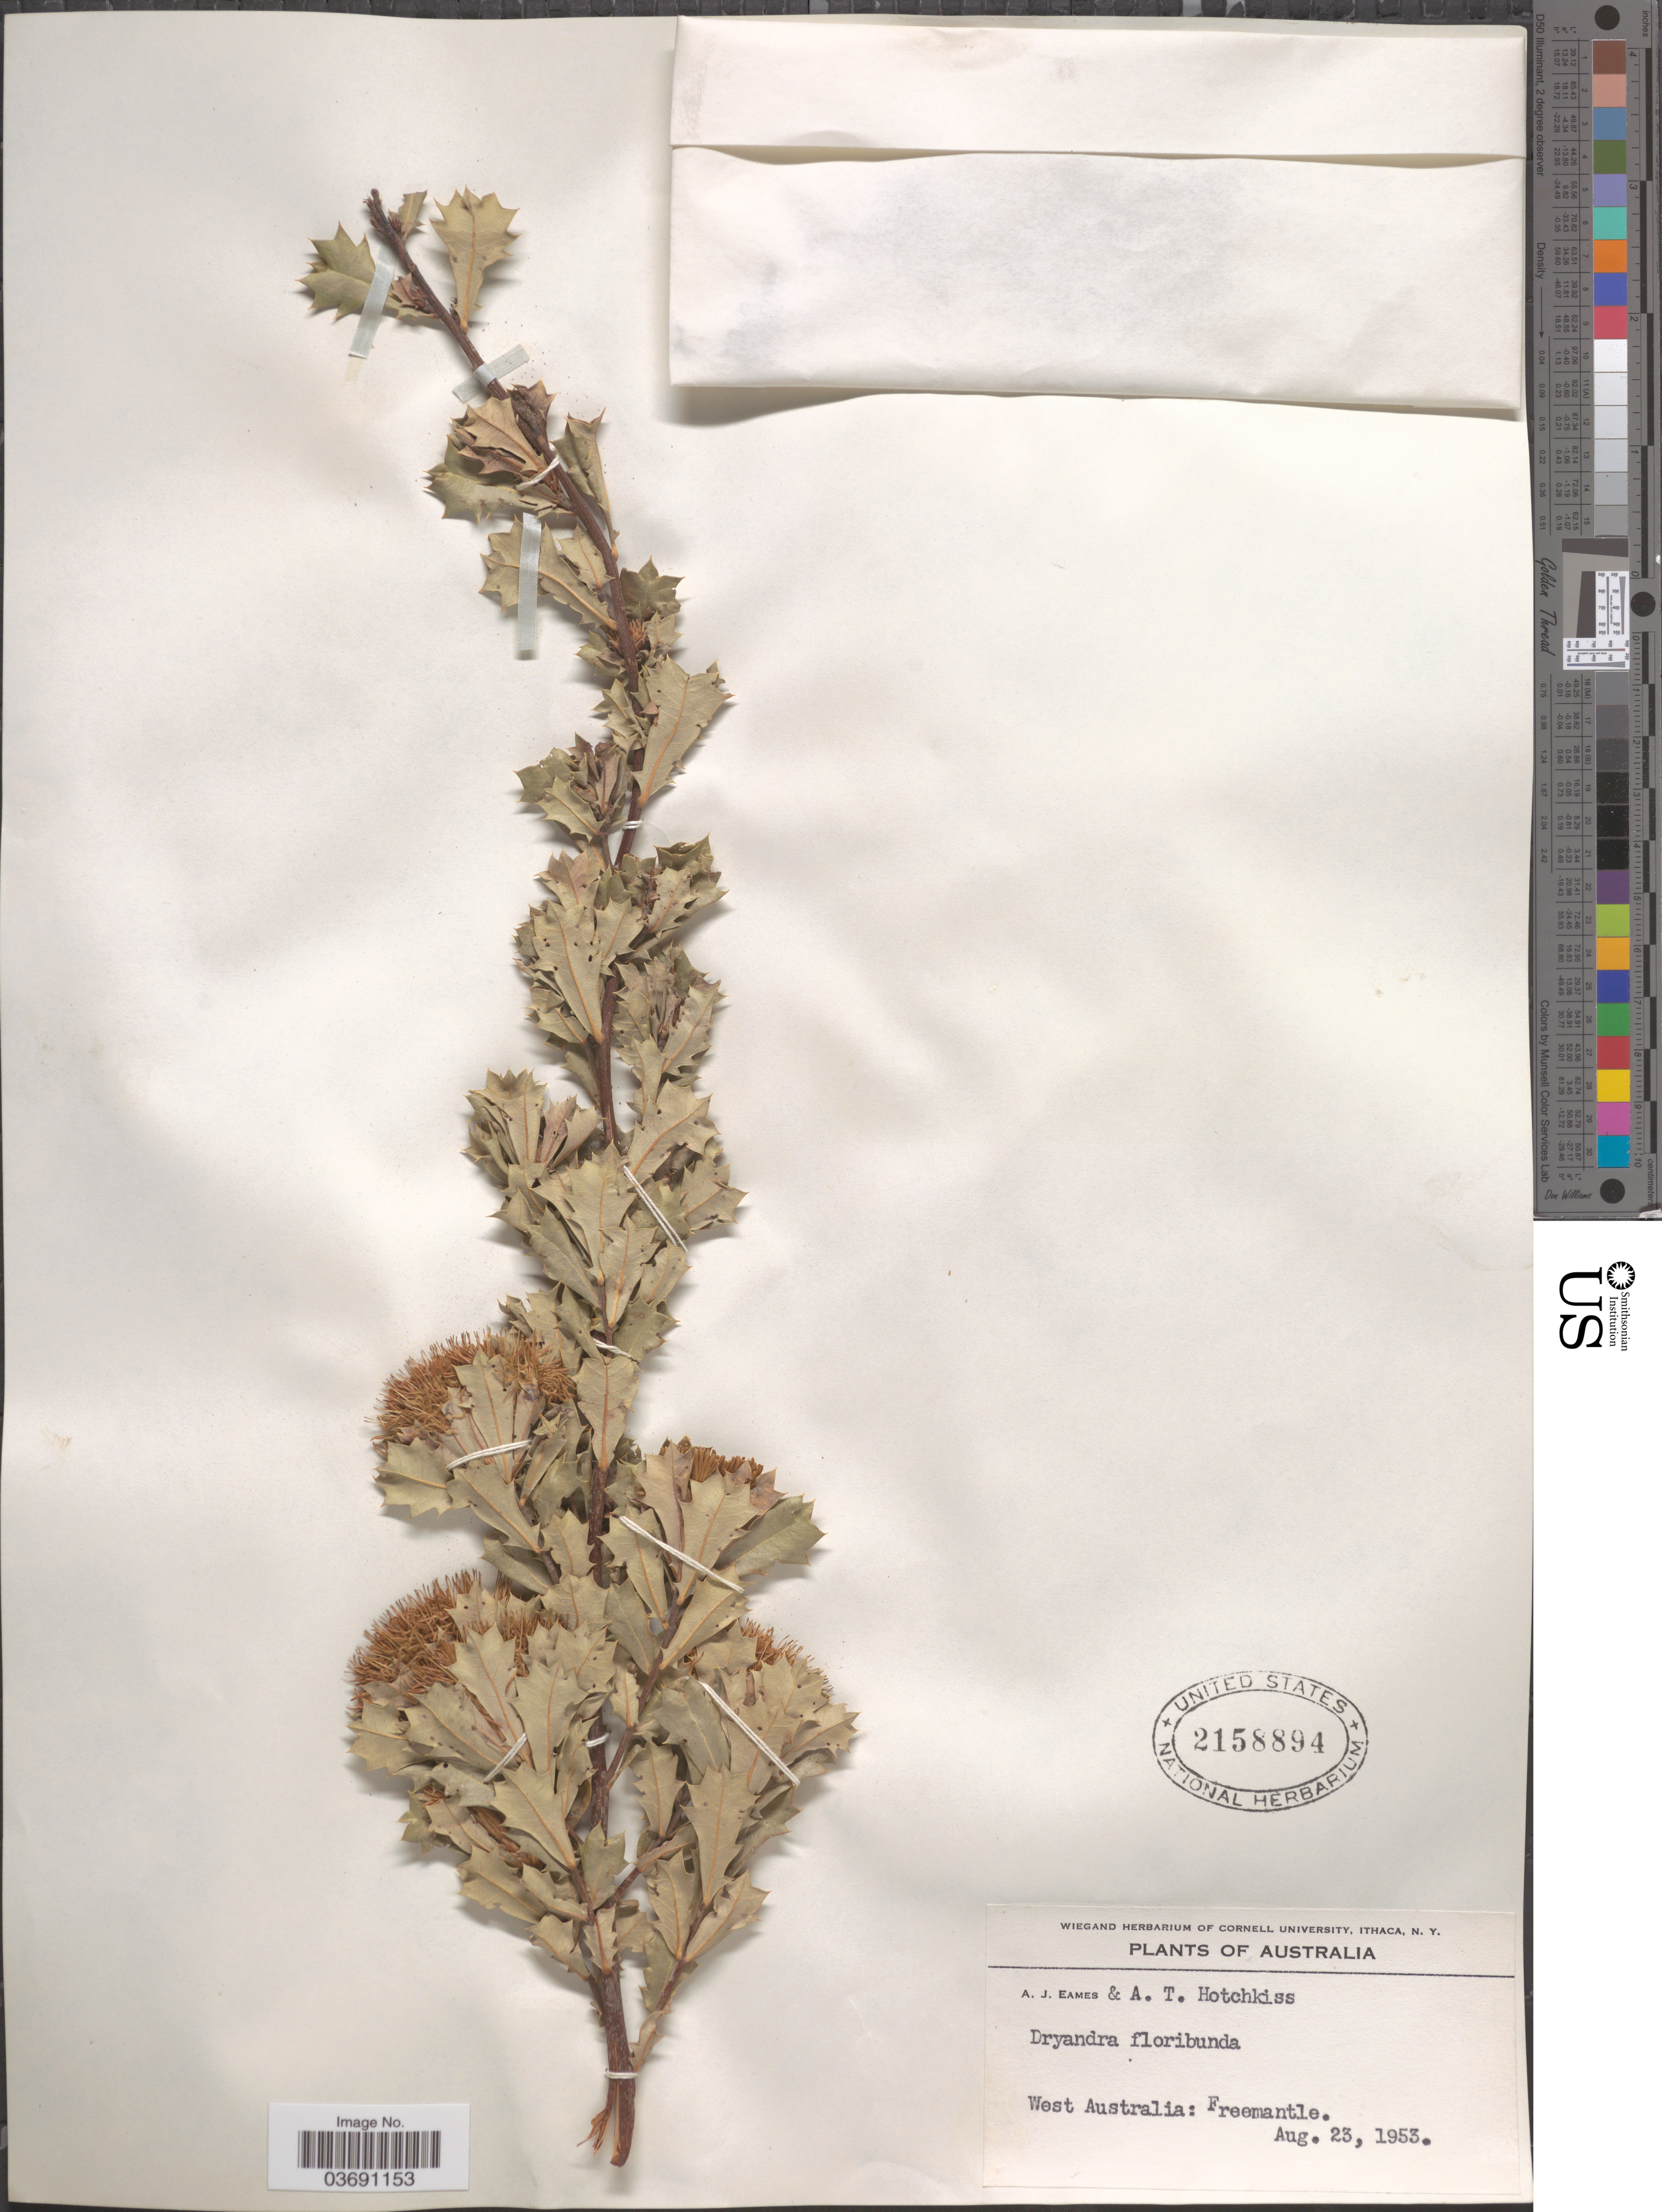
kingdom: Plantae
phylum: Tracheophyta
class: Magnoliopsida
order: Proteales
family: Proteaceae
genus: Dryandra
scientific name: Dryandra floribunda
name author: R. Br.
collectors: A. J. Eames & A. Hotchkiss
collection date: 1953-08-23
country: Australia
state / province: Western Australia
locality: West Australia: Freemantle.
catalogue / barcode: US 2158894